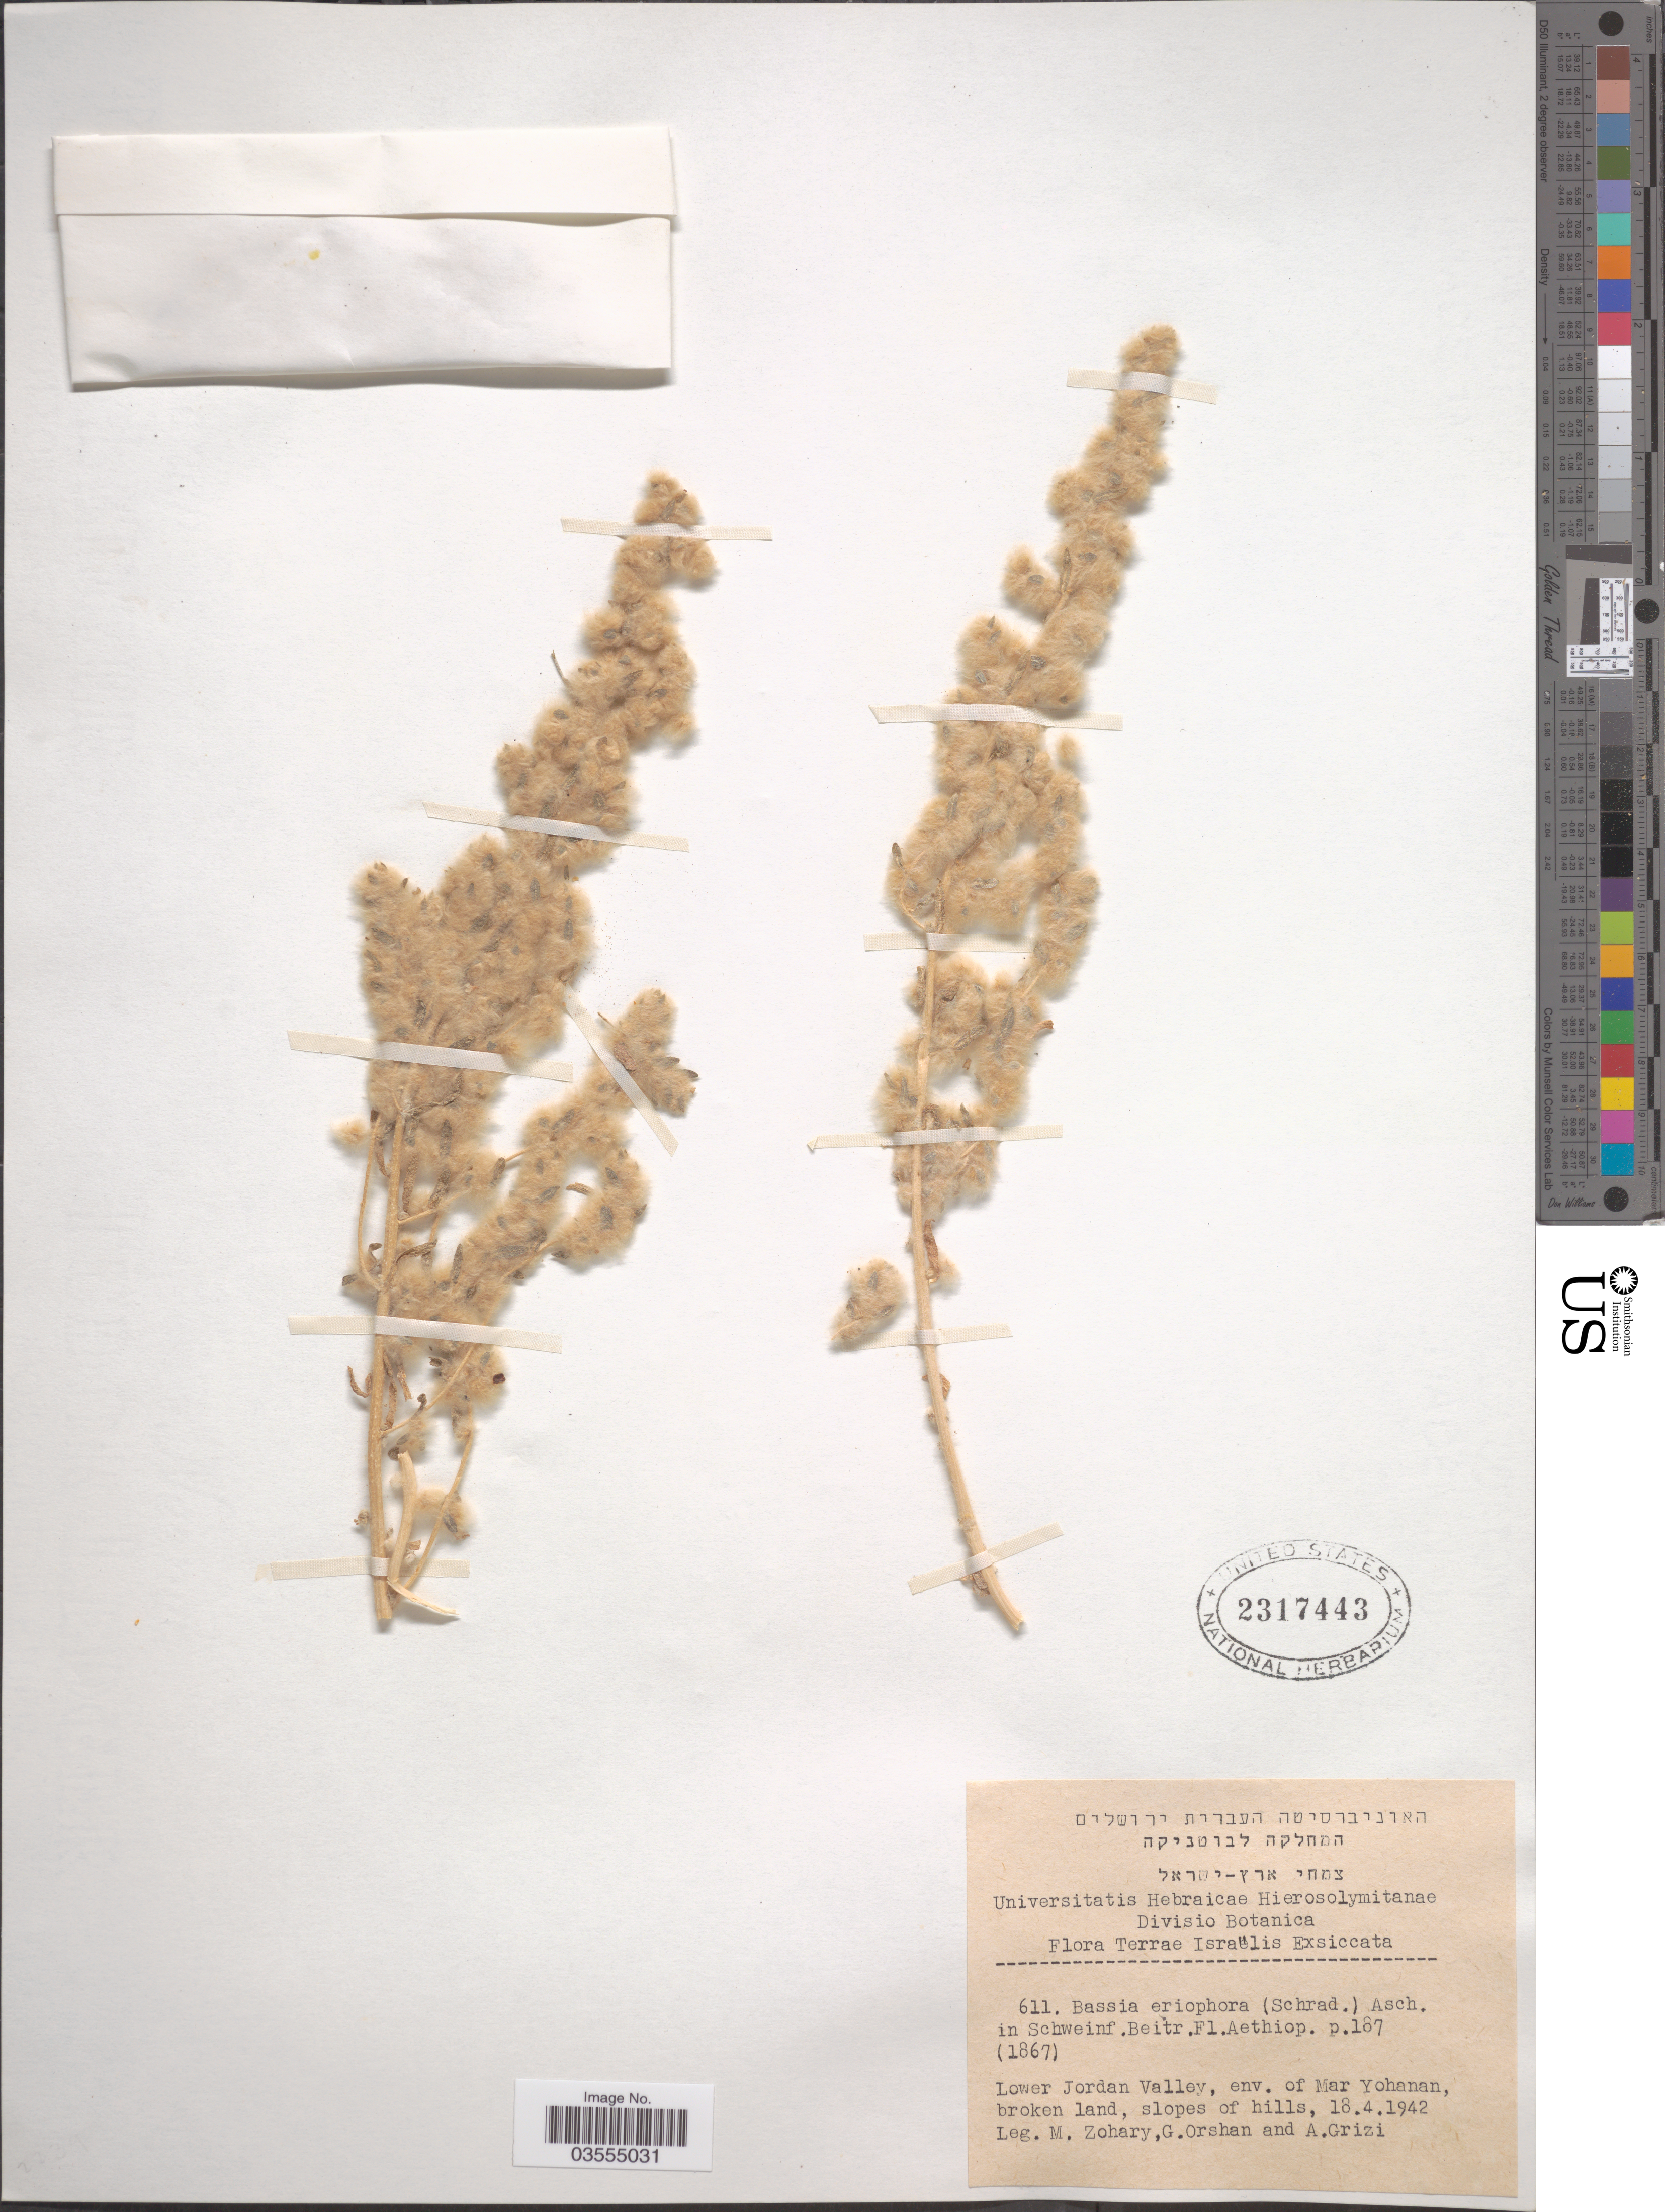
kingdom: Plantae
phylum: Tracheophyta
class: Magnoliopsida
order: Caryophyllales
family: Amaranthaceae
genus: Bassia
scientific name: Bassia eriophora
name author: (Schrad.) Asch.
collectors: M. Zohary, G. Orshan & A. Grizi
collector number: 611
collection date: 1942-04-18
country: Israel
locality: Terrae Israëlis. Lower Jordan Valley, env. of Mar Yohanan, broken land, slopes of hills.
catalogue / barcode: US 2317443